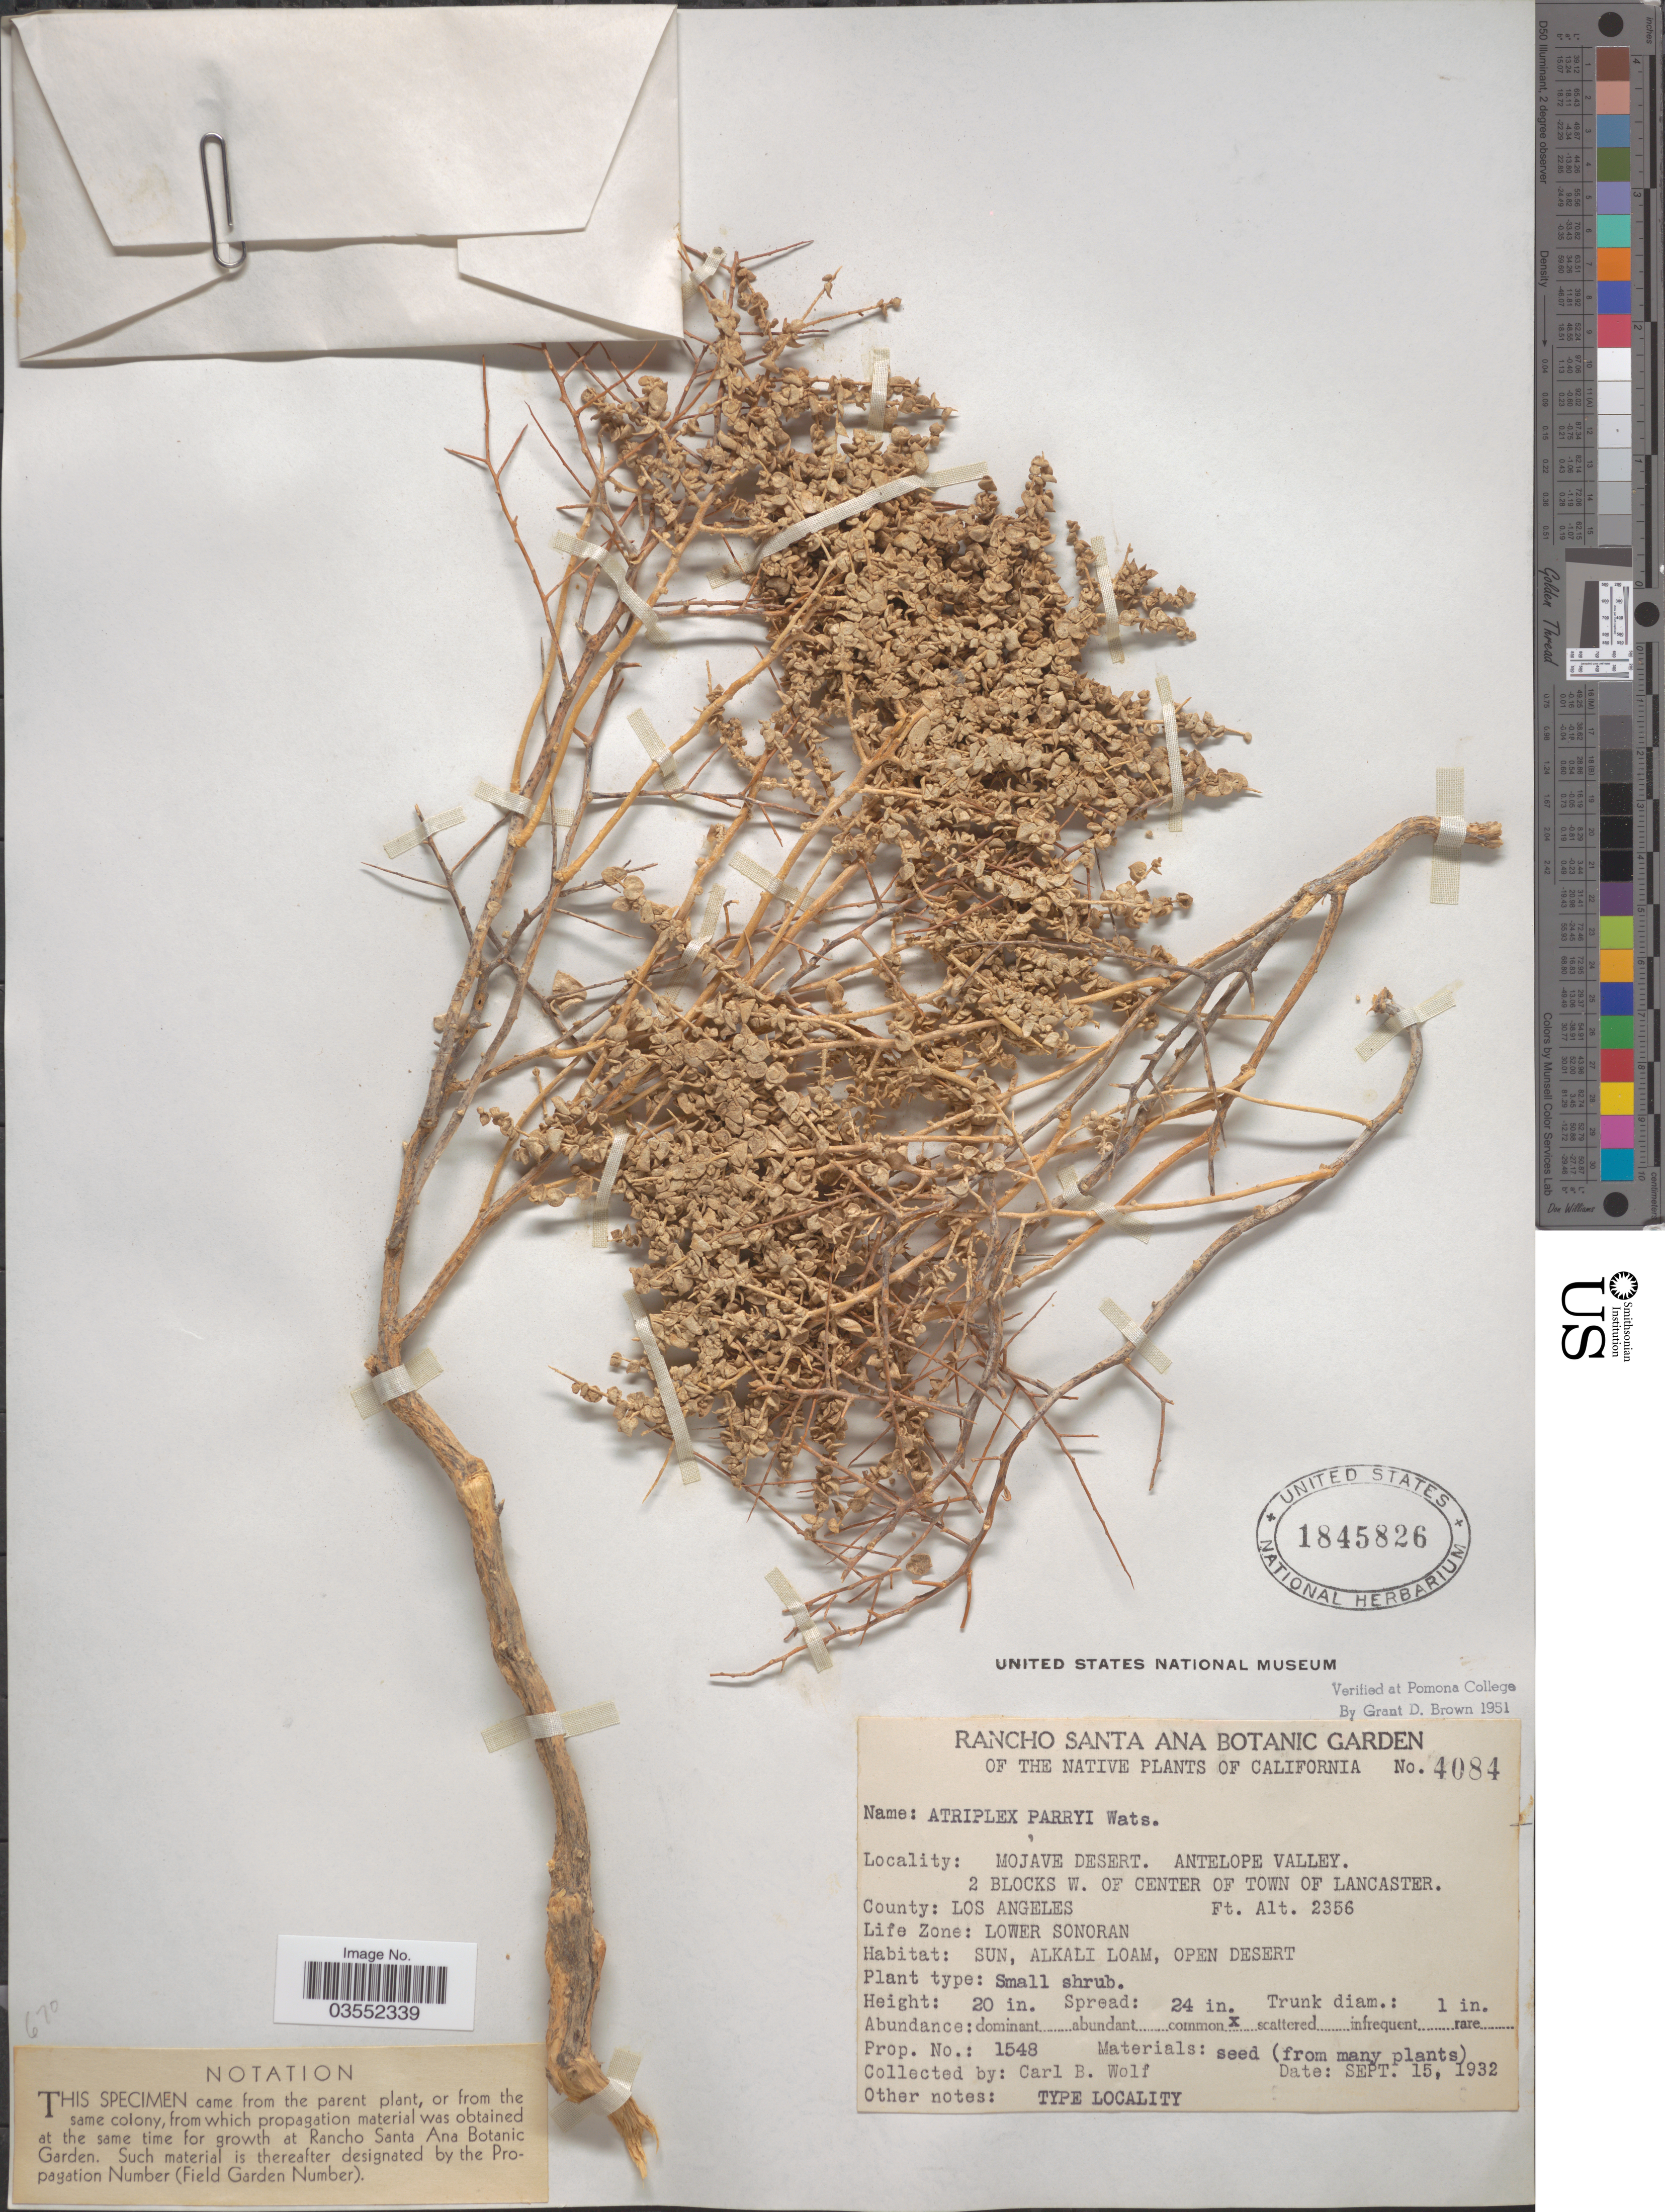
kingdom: Plantae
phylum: Tracheophyta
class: Magnoliopsida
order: Caryophyllales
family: Amaranthaceae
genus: Atriplex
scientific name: Atriplex parryi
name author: S. Watson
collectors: C. B. Wolf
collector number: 4084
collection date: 1932-09-15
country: United States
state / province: California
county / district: Los Angeles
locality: Mojave Desert. Antelope Valley. 2 Blocks W. of Center of Town of Lancaster. County: Los Angeles. Life Zone: Lower Sonoran.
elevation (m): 718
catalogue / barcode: US 1845826